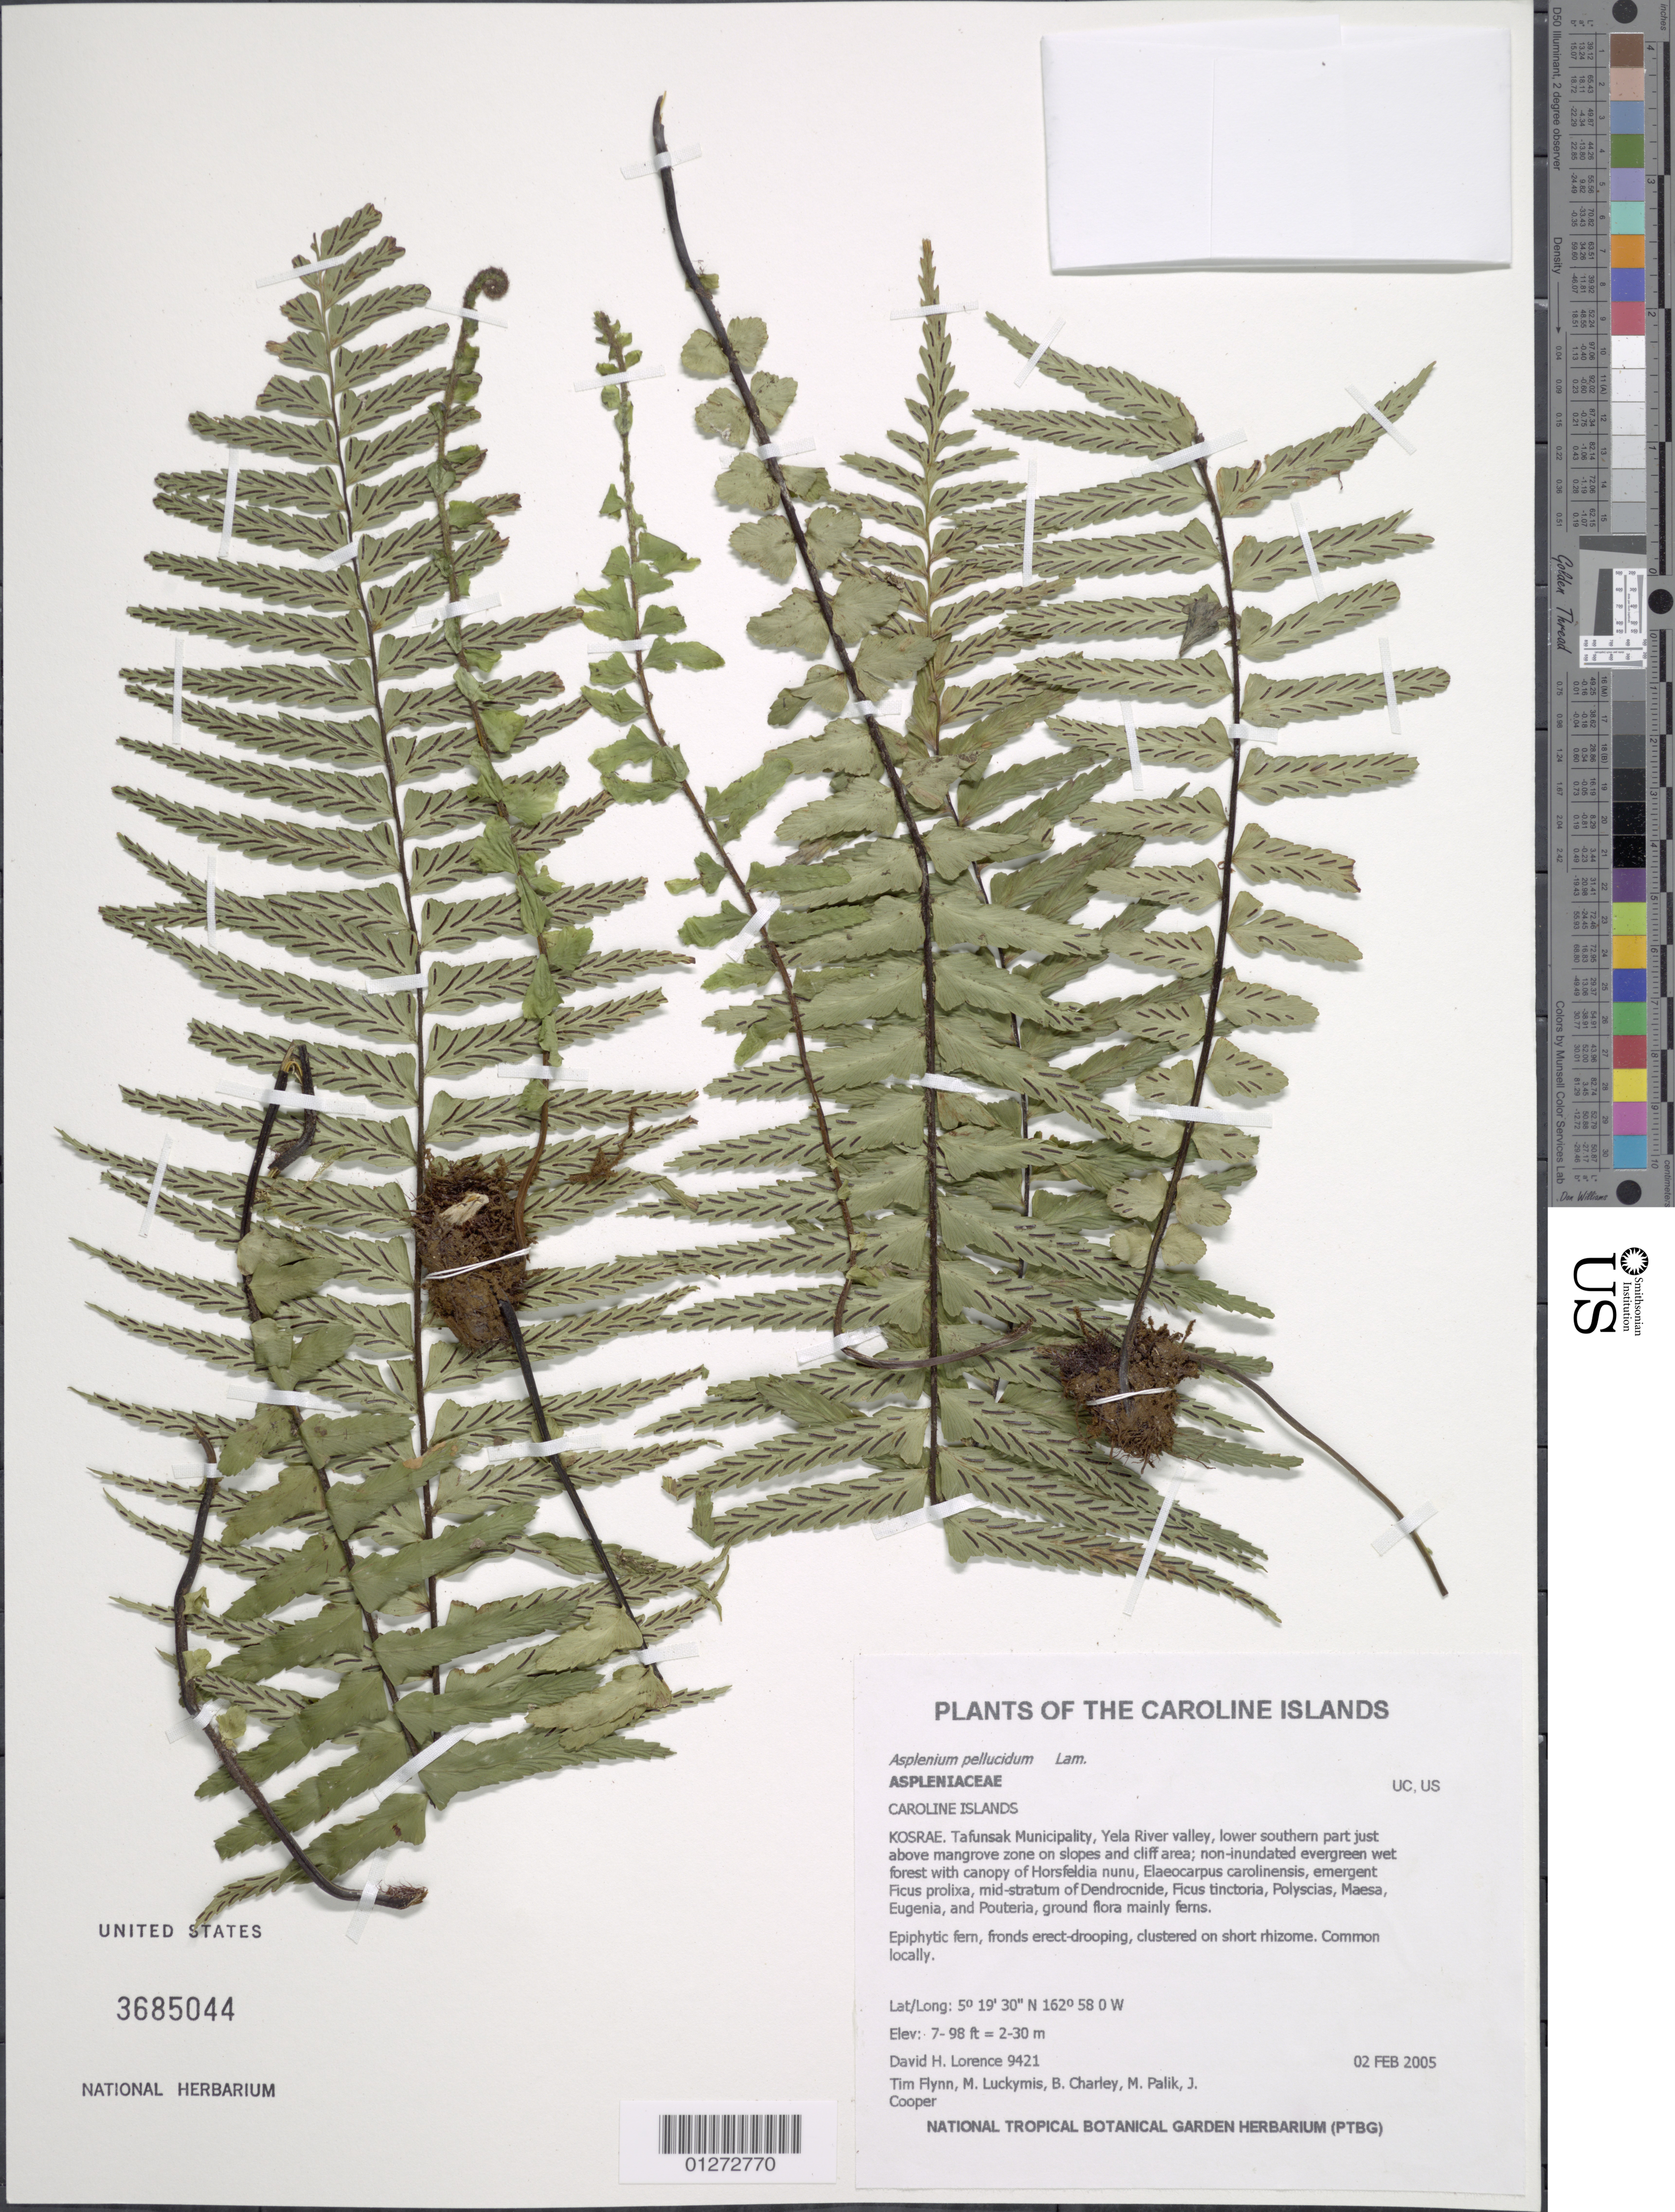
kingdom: Plantae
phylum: Tracheophyta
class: Polypodiopsida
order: Polypodiales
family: Aspleniaceae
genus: Asplenium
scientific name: Asplenium pellucidum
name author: Lam.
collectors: D. Lorence, T. Flynn, M. Luckymis, B. Charley & M. Palik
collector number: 9421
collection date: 2005-02-02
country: Micronesia, Federated States of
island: Kosrae [Kusaie]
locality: Tafunsak Municipality.Yela River valley.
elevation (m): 2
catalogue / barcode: US 3685044